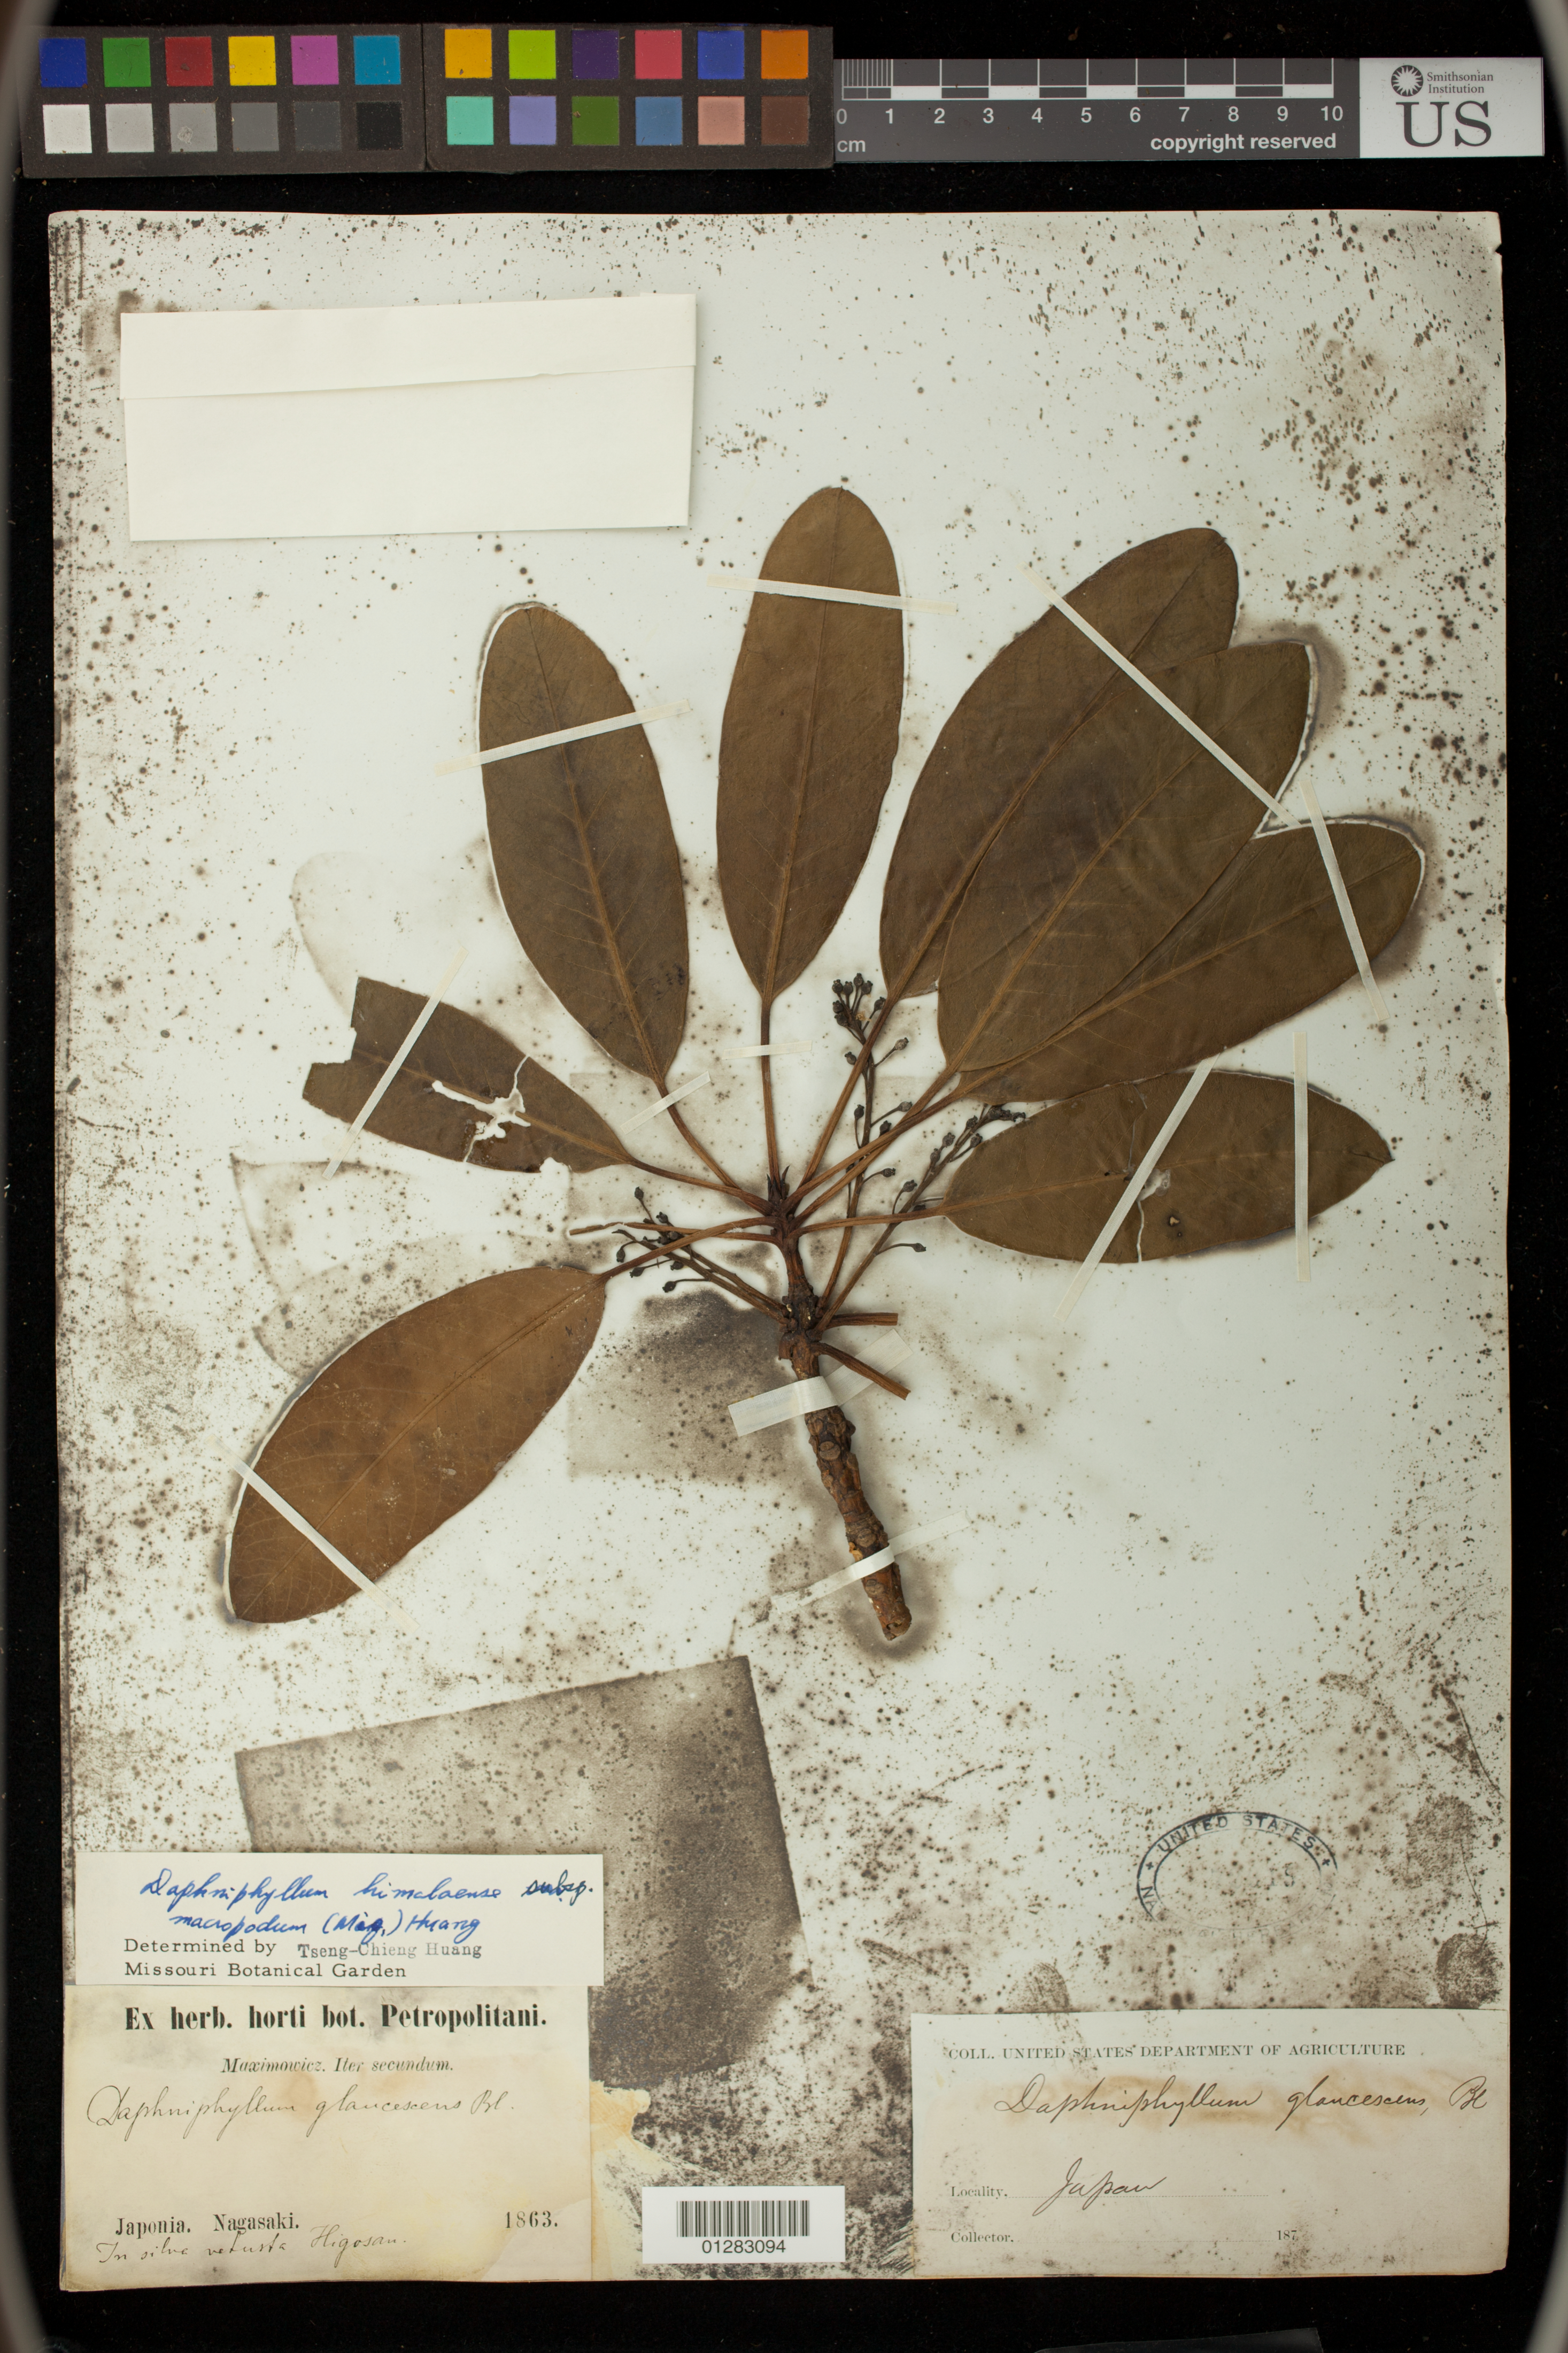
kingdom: Plantae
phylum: Tracheophyta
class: Magnoliopsida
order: Saxifragales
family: Daphniphyllaceae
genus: Daphniphyllum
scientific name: Daphniphyllum himalayense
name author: (Benth.) Müll. Arg.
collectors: ex Herb. Horti Bot. Petropolitani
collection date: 1863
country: Japan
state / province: Nagasaki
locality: Nagasaki